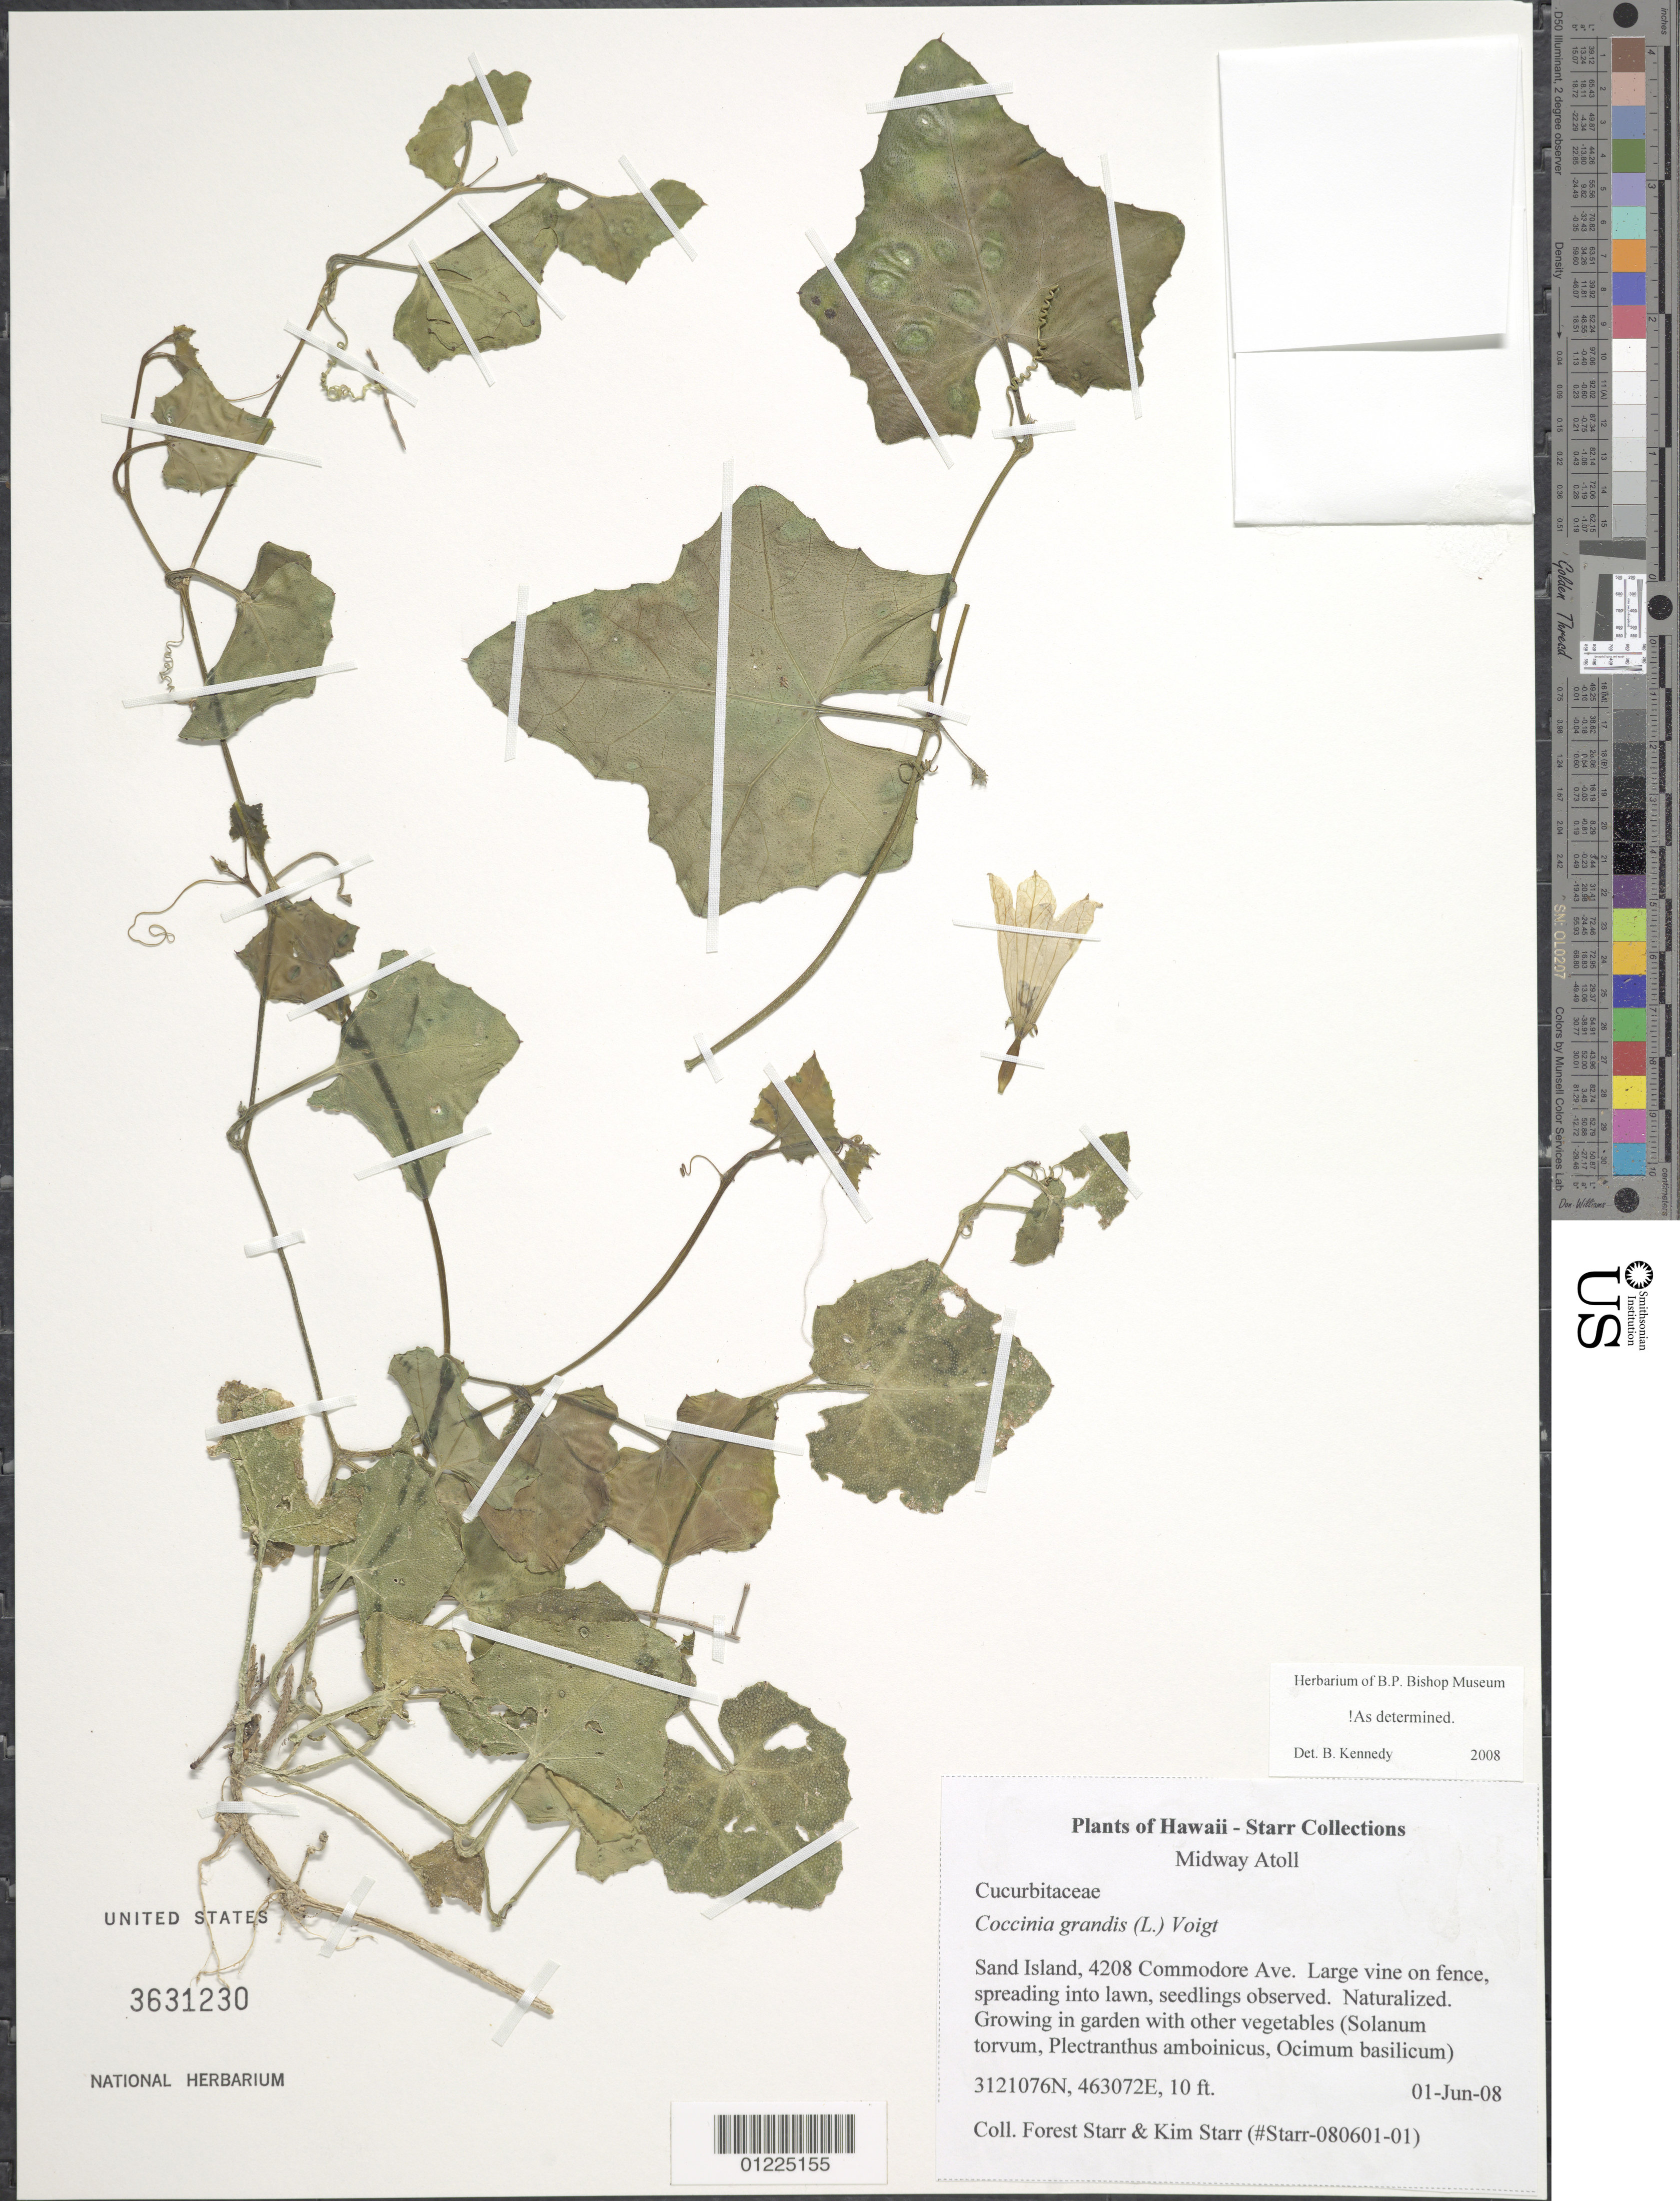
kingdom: Plantae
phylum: Tracheophyta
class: Magnoliopsida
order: Cucurbitales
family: Cucurbitaceae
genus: Coccinia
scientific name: Coccinia grandis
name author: (L.) Voigt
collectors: F. Starr & K. Starr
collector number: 080601-01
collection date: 2008-06-01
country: U.S. Administered Pacific Islands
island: Midway Atoll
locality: Sand Island, 4208 Commodore Ave.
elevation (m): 3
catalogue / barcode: US 3631230